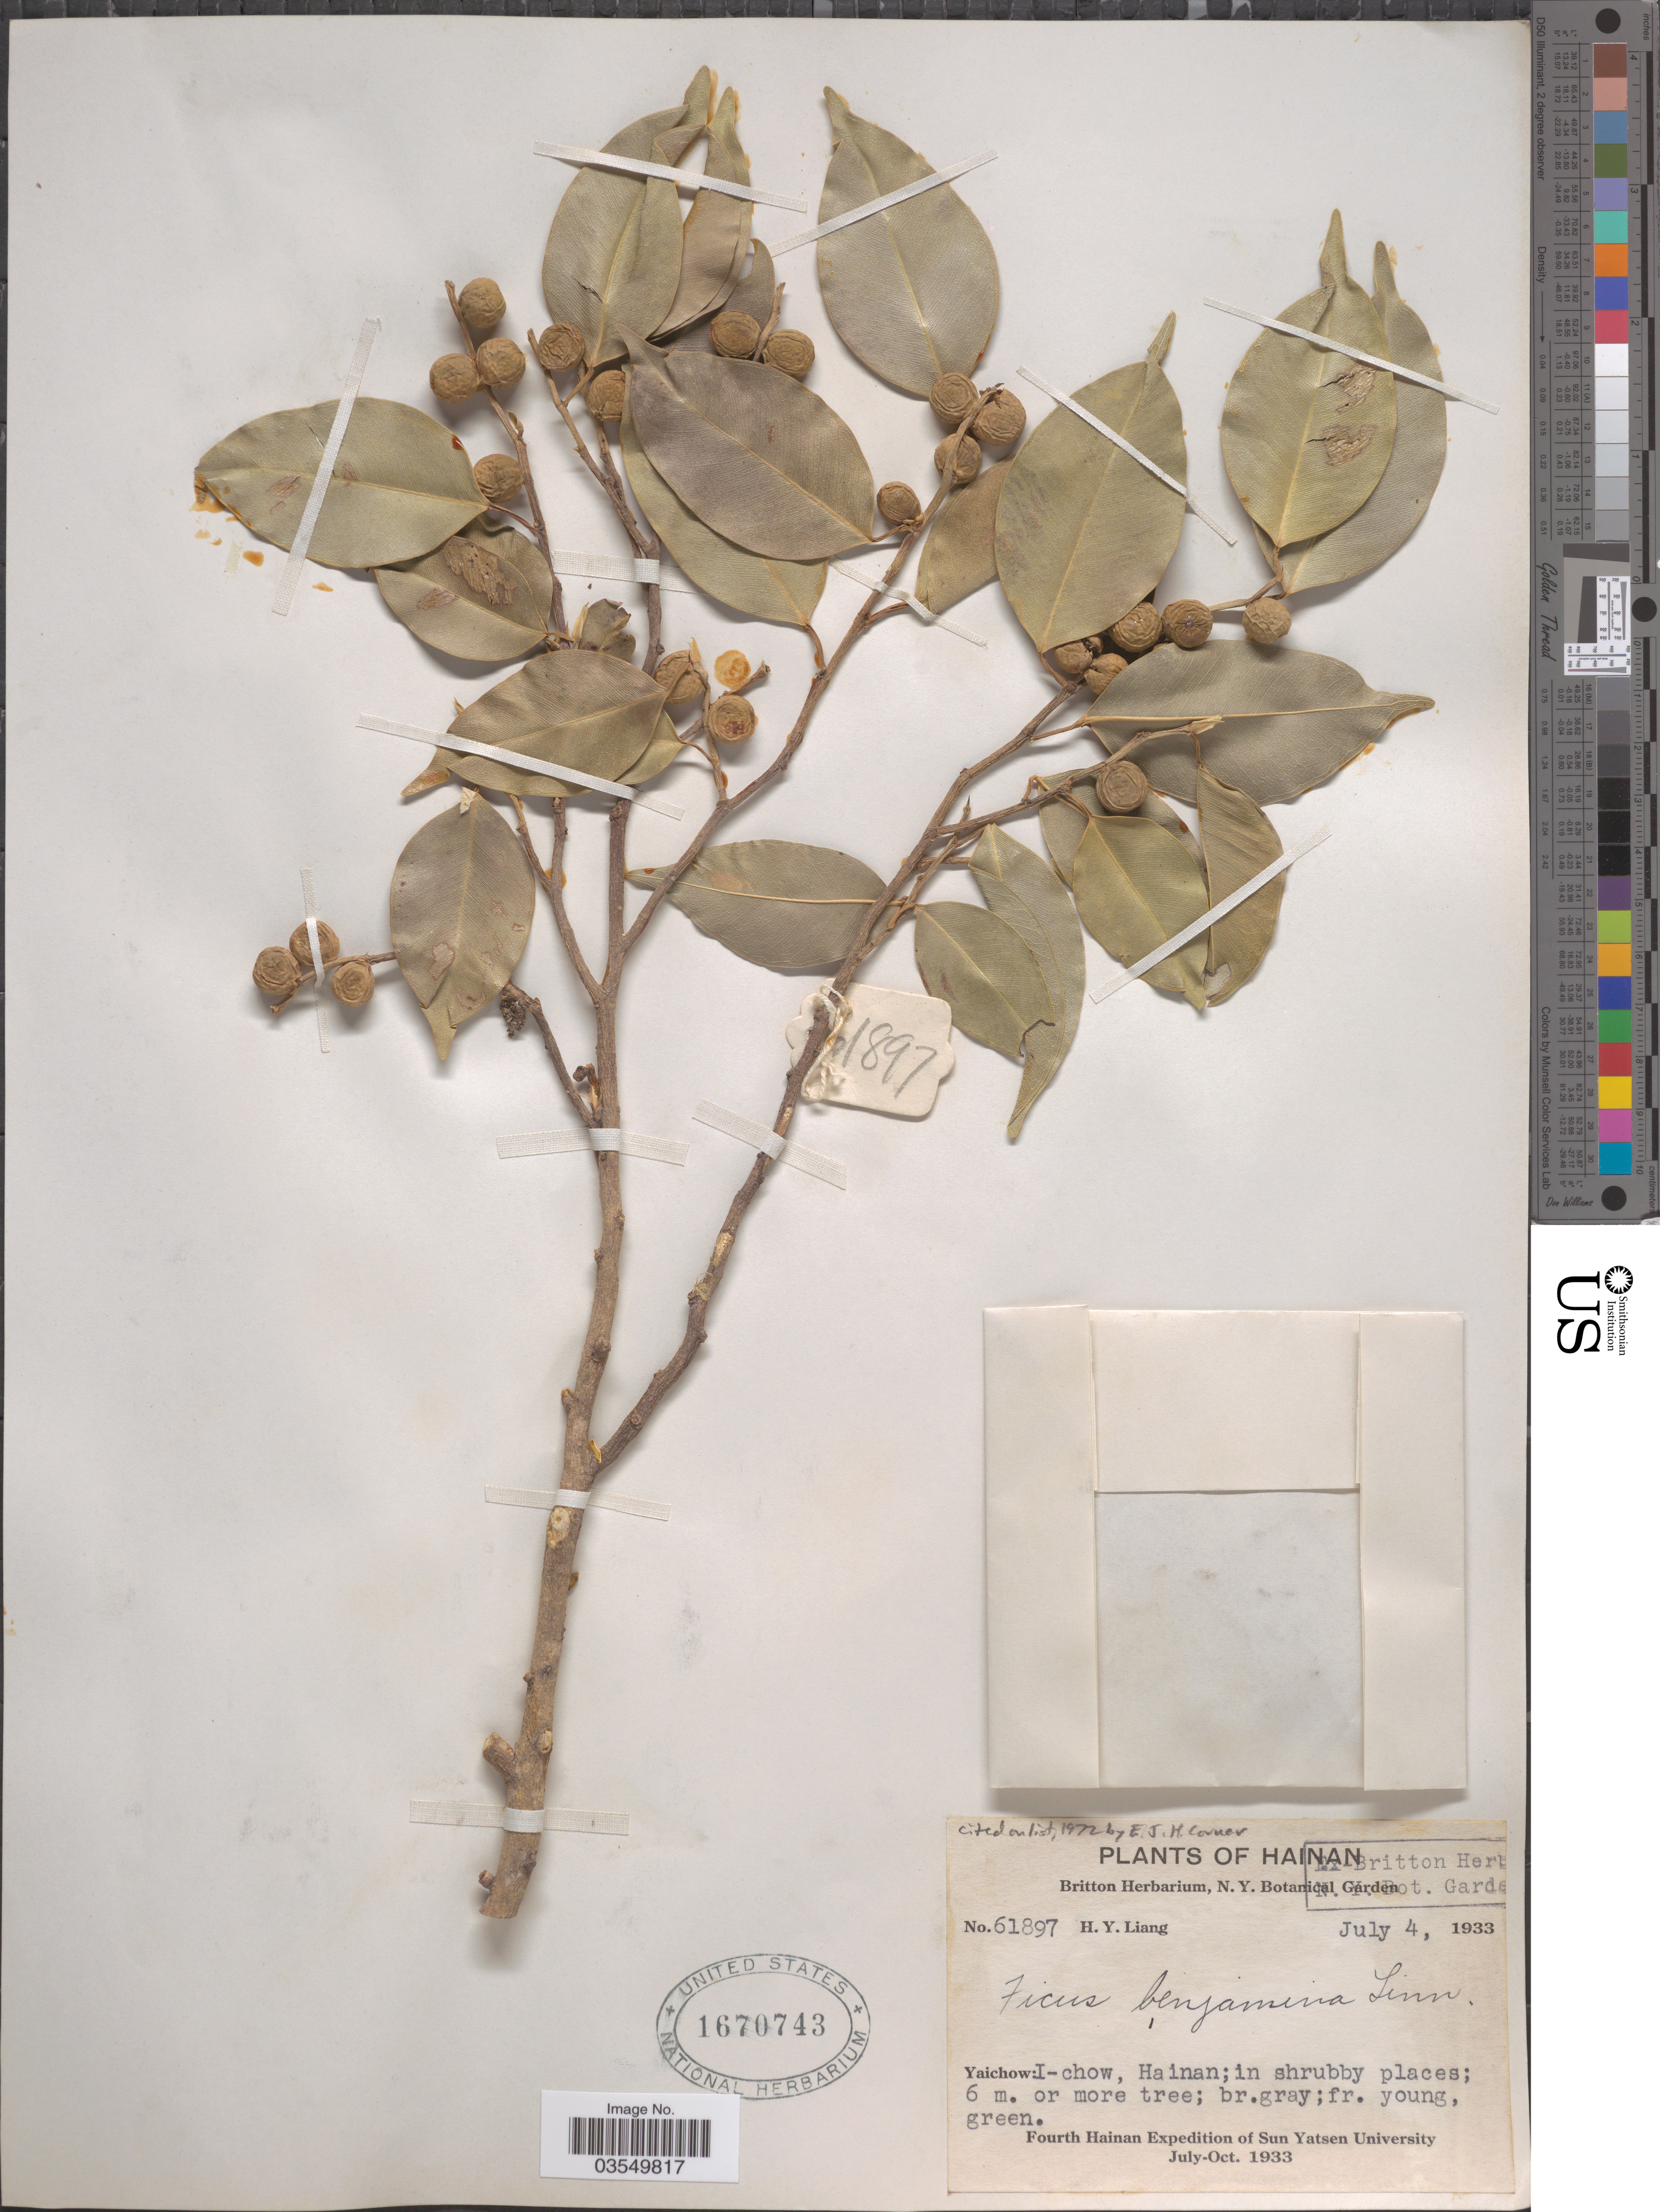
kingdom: Plantae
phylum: Tracheophyta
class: Magnoliopsida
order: Rosales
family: Moraceae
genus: Ficus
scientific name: Ficus benjamina var. benjamina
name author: L.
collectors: H. Y. Liang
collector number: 61897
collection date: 1933-07-04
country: China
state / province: Hainan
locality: Yaichow.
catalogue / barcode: US 1670743